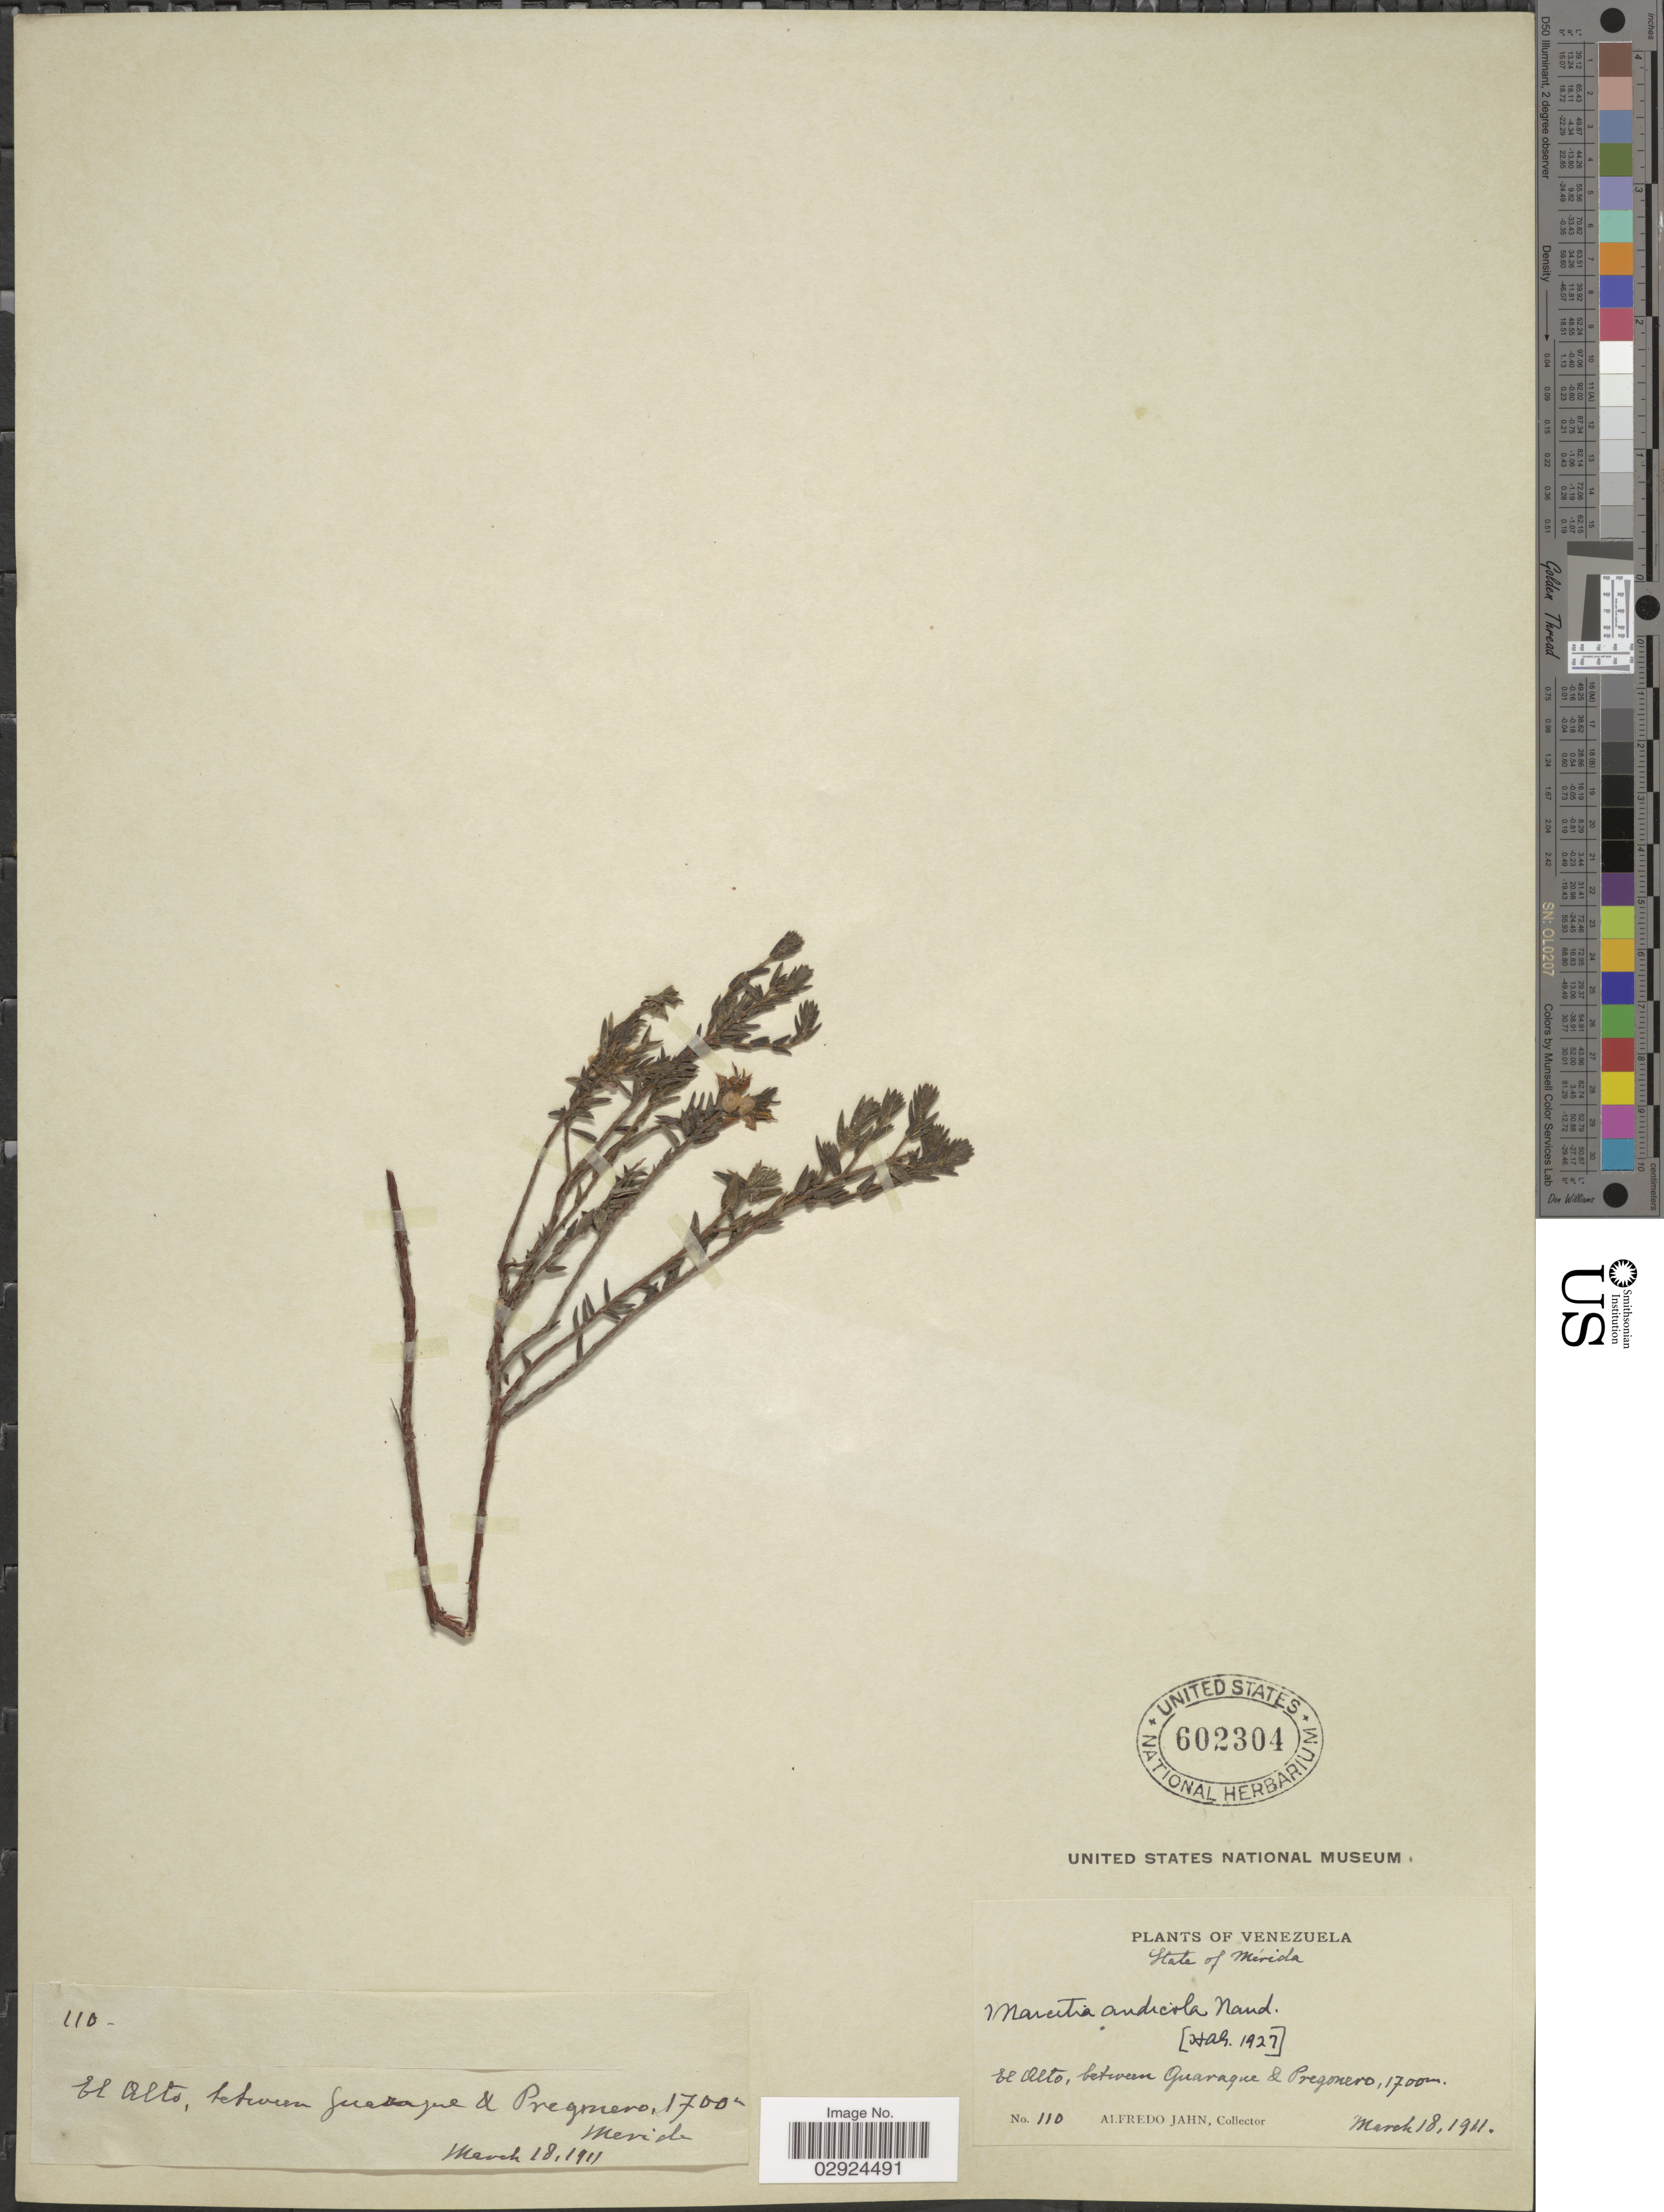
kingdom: Plantae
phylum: Tracheophyta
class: Magnoliopsida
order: Myrtales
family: Melastomataceae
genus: Marcetia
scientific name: Marcetia taxifolia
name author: (A. St.-Hil.) DC.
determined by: Nunes da Silva, Diego, (RB), Jardim Botanico do Rio de Janeiro - Herbario (BRAZIL)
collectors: A. Jahn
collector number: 110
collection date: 1911-03-18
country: Venezuela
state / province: Mérida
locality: State Mérida. El Alto, between Quaraque & Pregonero.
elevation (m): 1700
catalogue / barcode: US 602304